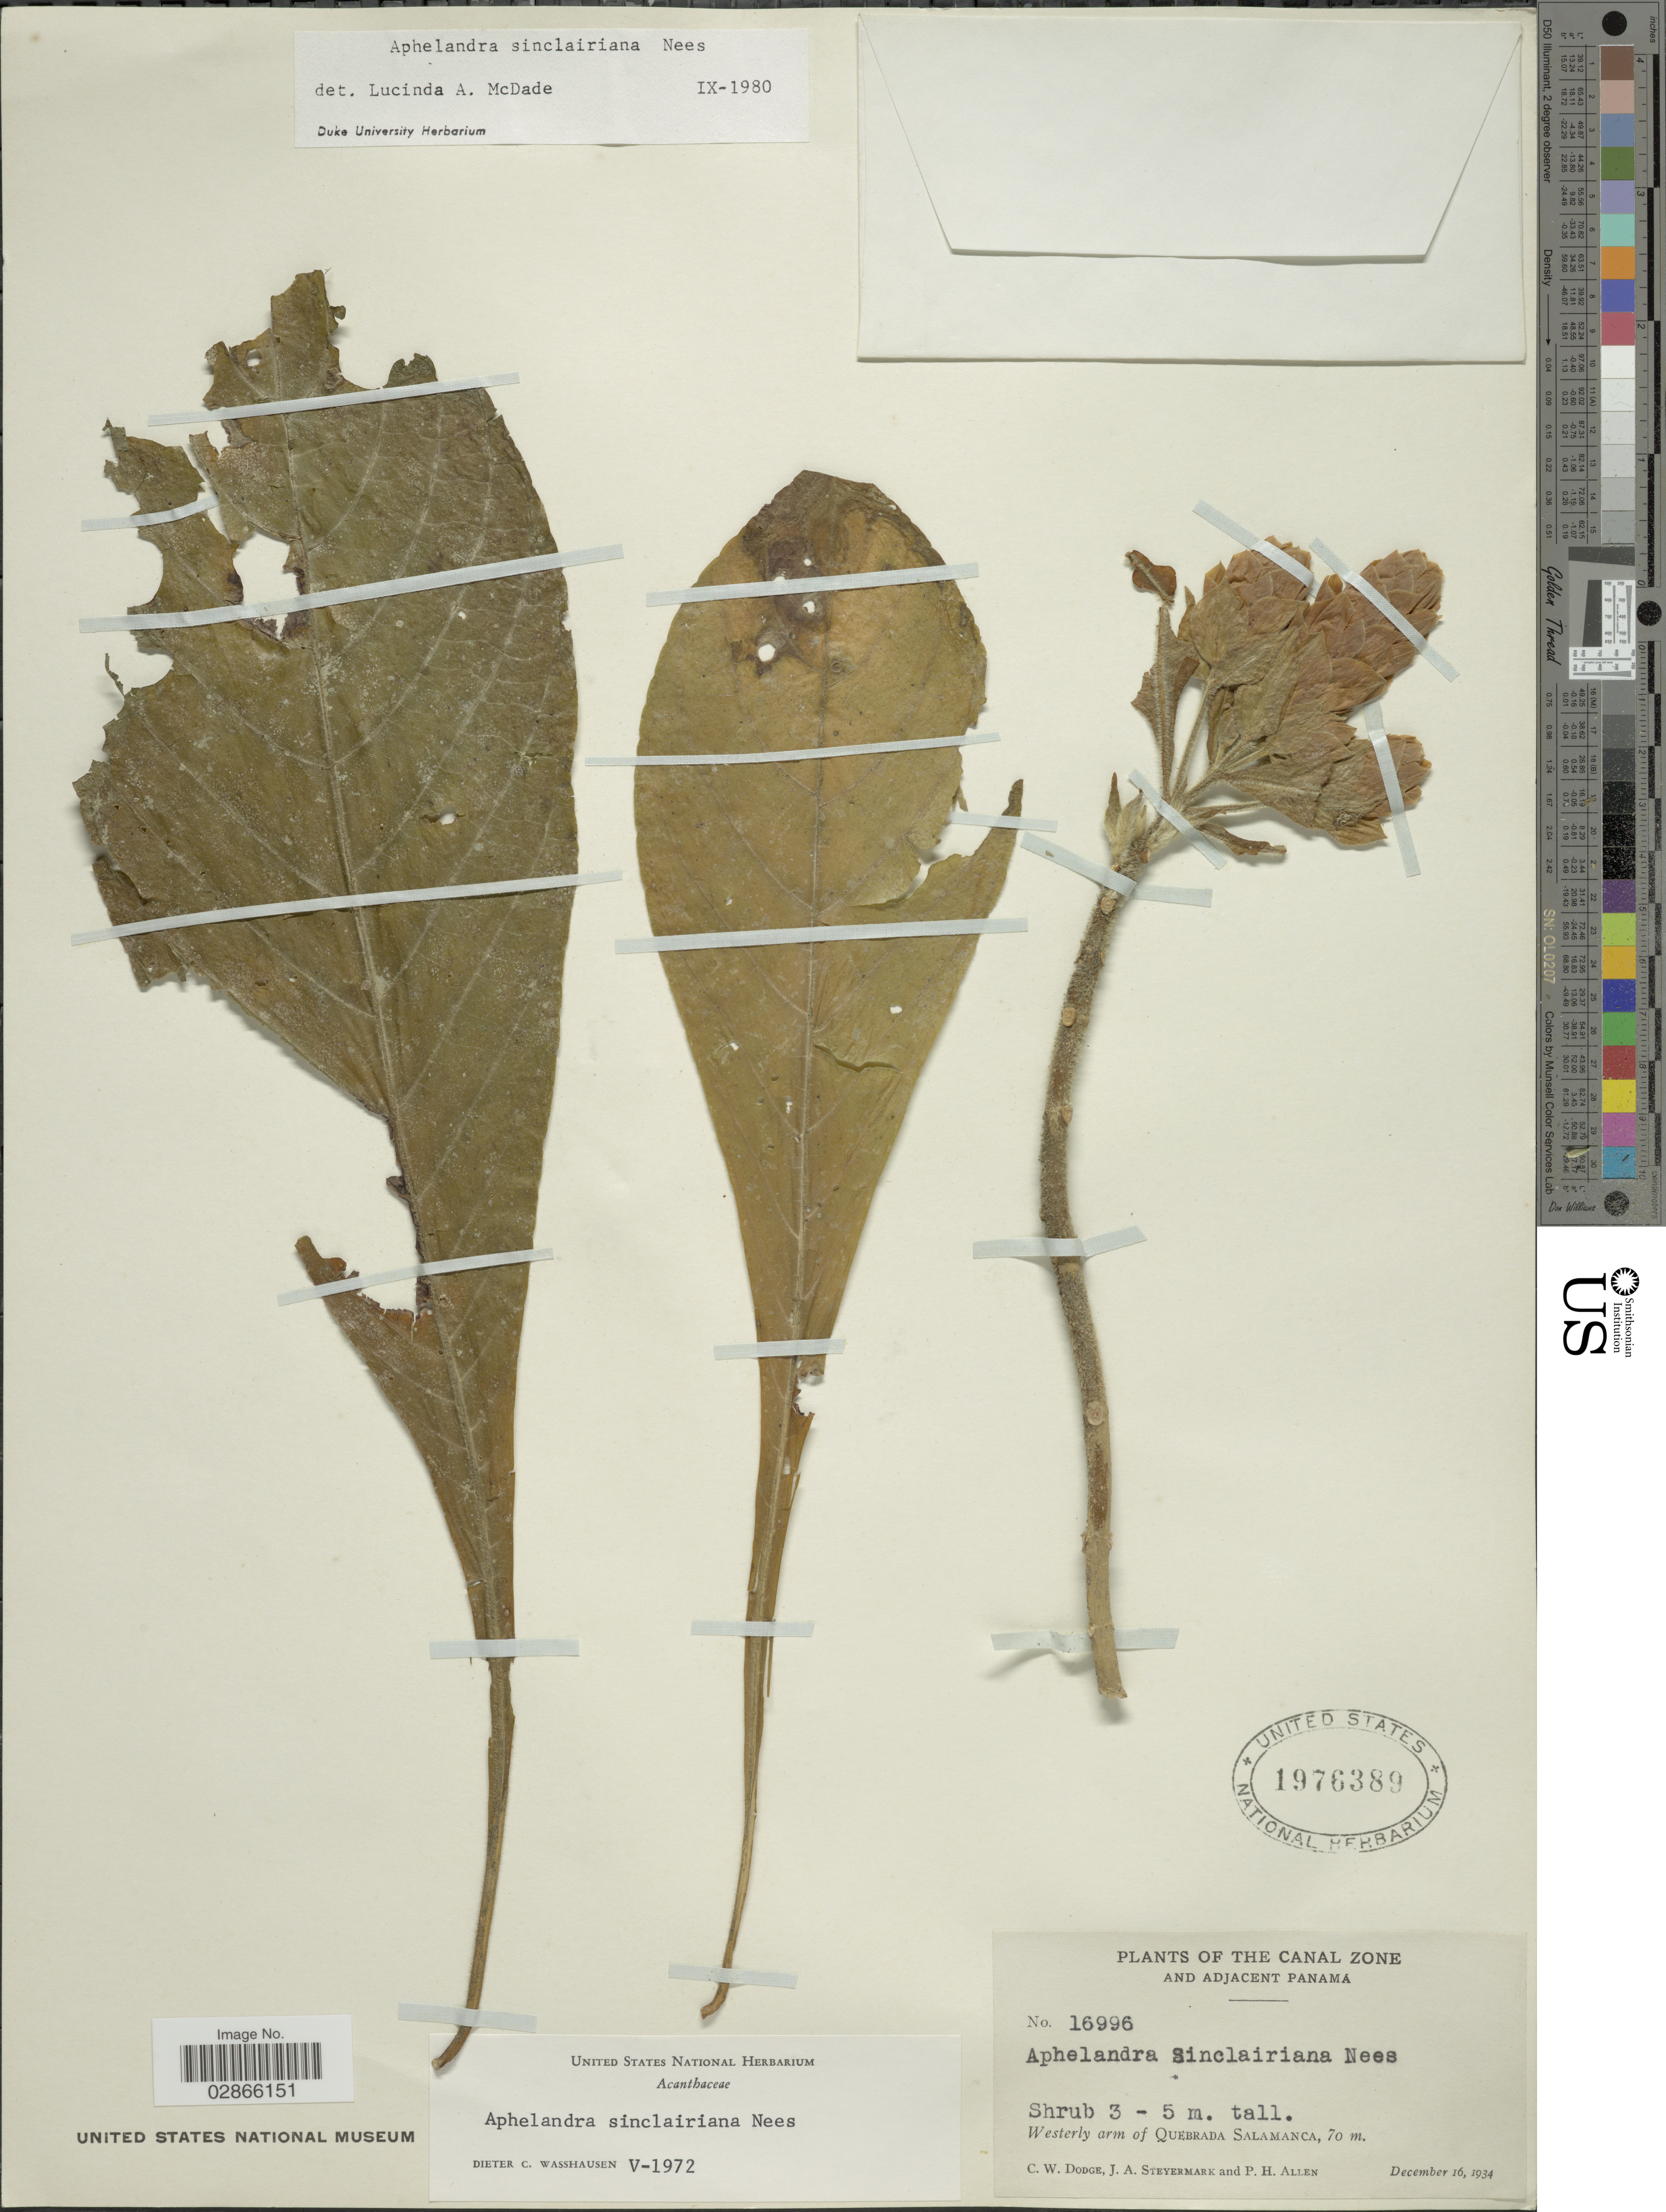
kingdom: Plantae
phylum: Tracheophyta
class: Magnoliopsida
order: Lamiales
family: Acanthaceae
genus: Aphelandra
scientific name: Aphelandra sinclairiana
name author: Nees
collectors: C. Dodge, J. Steyermark & P. H. Allen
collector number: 16996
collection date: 1934-12-16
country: Panama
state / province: Colón / Panamá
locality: Canal Zone and adjacent Panama. Westerly arm of Quebrada Salamanca.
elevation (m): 70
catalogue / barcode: US 1976389